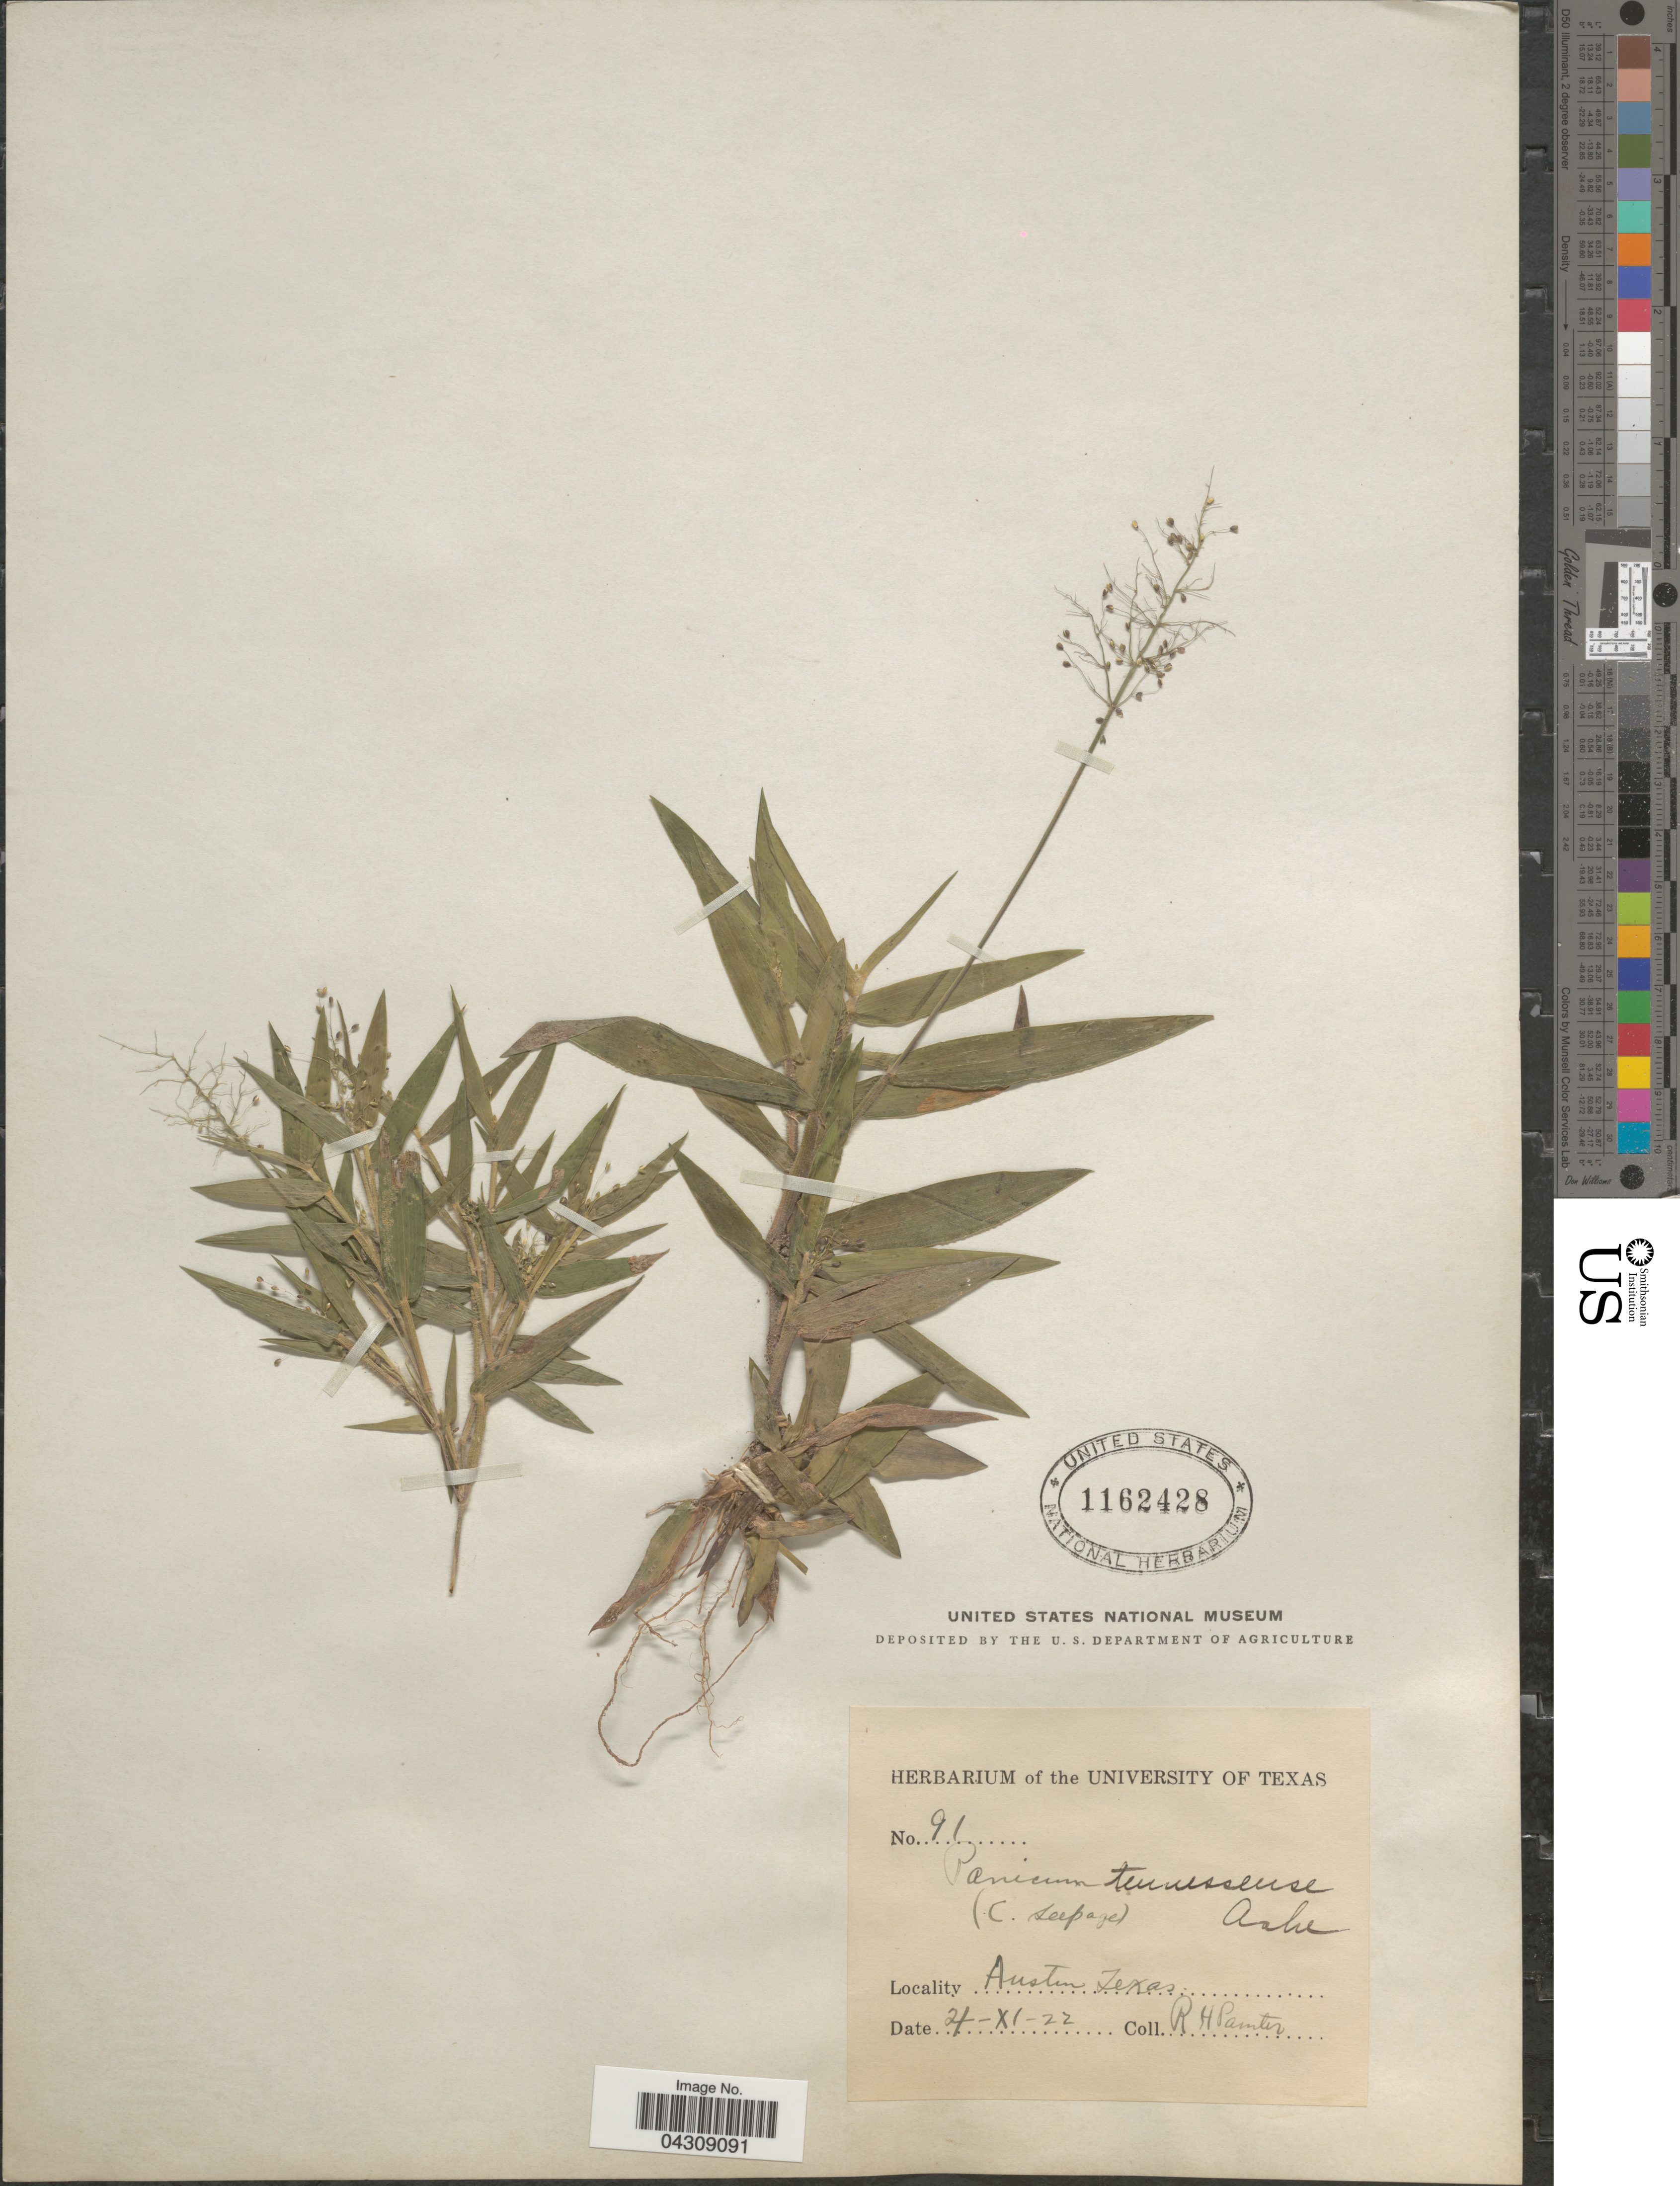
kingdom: Plantae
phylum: Tracheophyta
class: Liliopsida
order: Poales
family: Poaceae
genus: Dichanthelium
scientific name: Dichanthelium acuminatum var. acuminatum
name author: (Sw.) Gould & C.A. Clark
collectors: Painter, R. H.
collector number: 91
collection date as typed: Transcribed d/m/y: 4/11/22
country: United States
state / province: Texas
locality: Austin.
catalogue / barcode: US 1162428